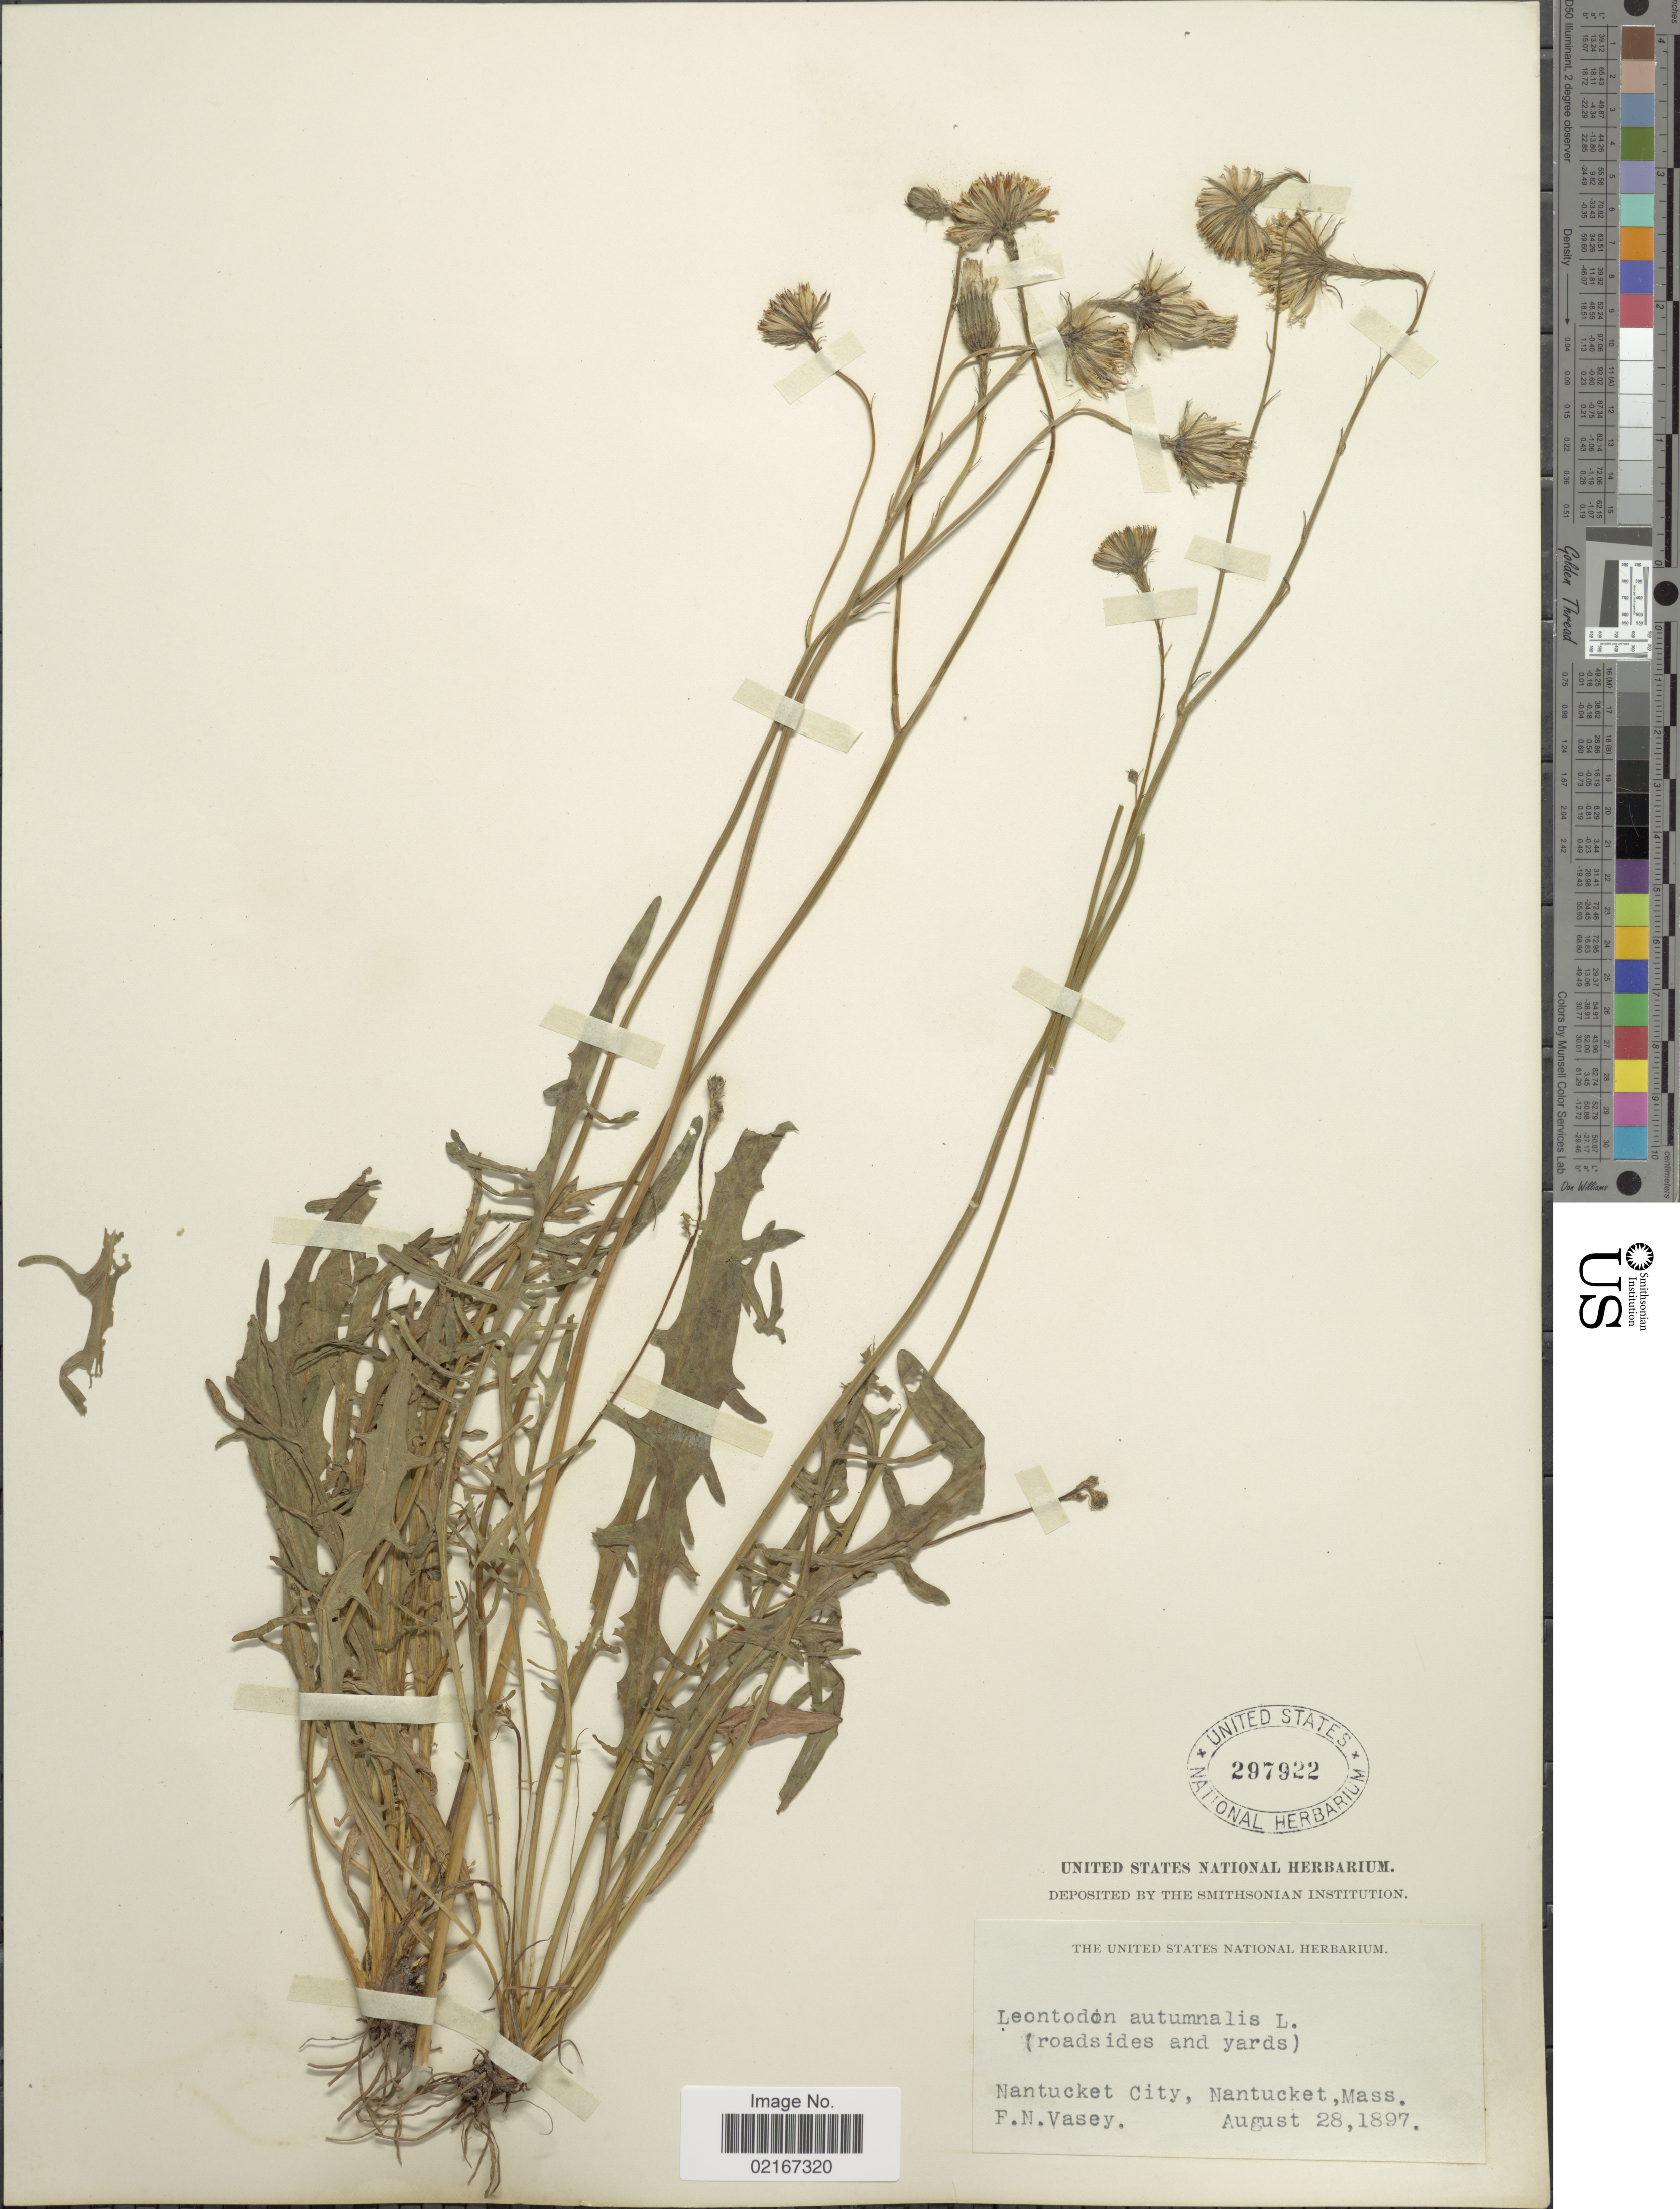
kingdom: Plantae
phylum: Tracheophyta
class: Magnoliopsida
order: Asterales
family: Asteraceae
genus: Scorzoneroides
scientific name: Scorzoneroides autumnalis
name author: (L.) Moench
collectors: F. N. Vasey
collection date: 1897-08-28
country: United States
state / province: Massachusetts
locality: Nantucket City, Nantucket, Mass.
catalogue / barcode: US 297922